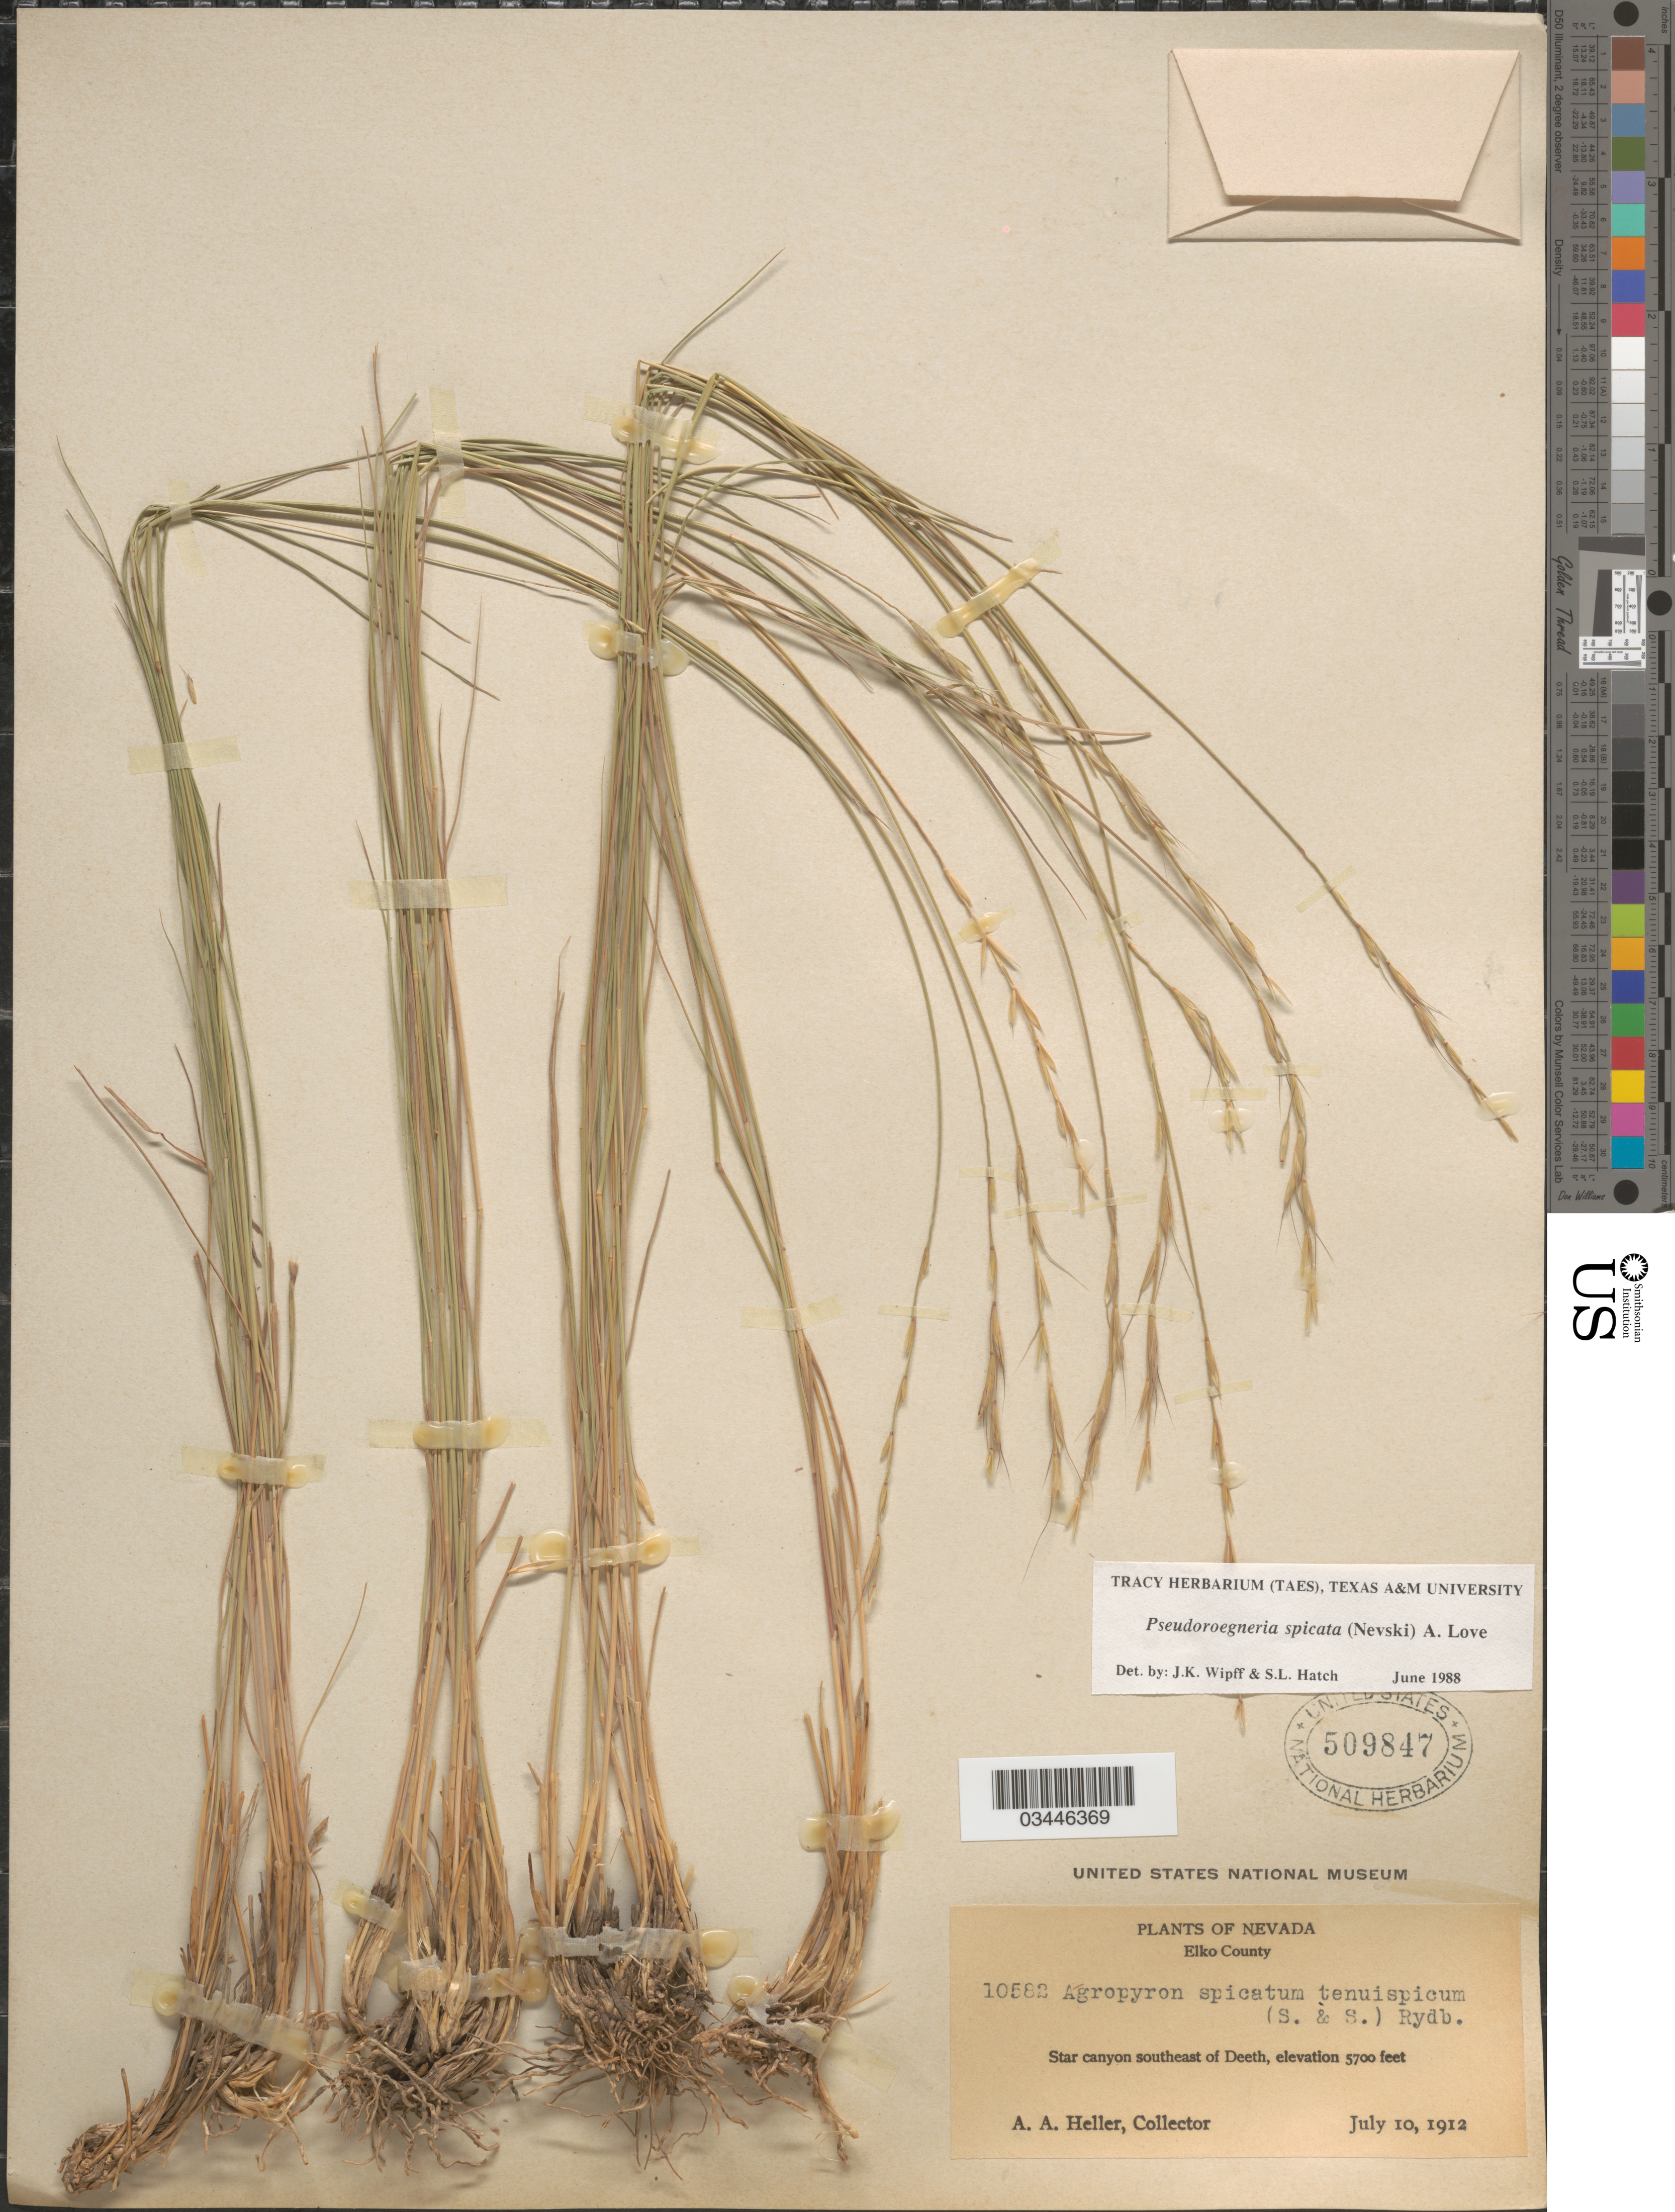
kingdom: Plantae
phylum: Tracheophyta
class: Liliopsida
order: Poales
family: Poaceae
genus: Pseudoroegneria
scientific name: Pseudoroegneria spicata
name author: (Pursh) Á. Löve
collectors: A. A. Heller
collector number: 10582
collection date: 1912-07-10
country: United States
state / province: Nevada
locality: Elko County. Star canyon southeast of Deeth.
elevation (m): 1737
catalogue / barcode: US 509847